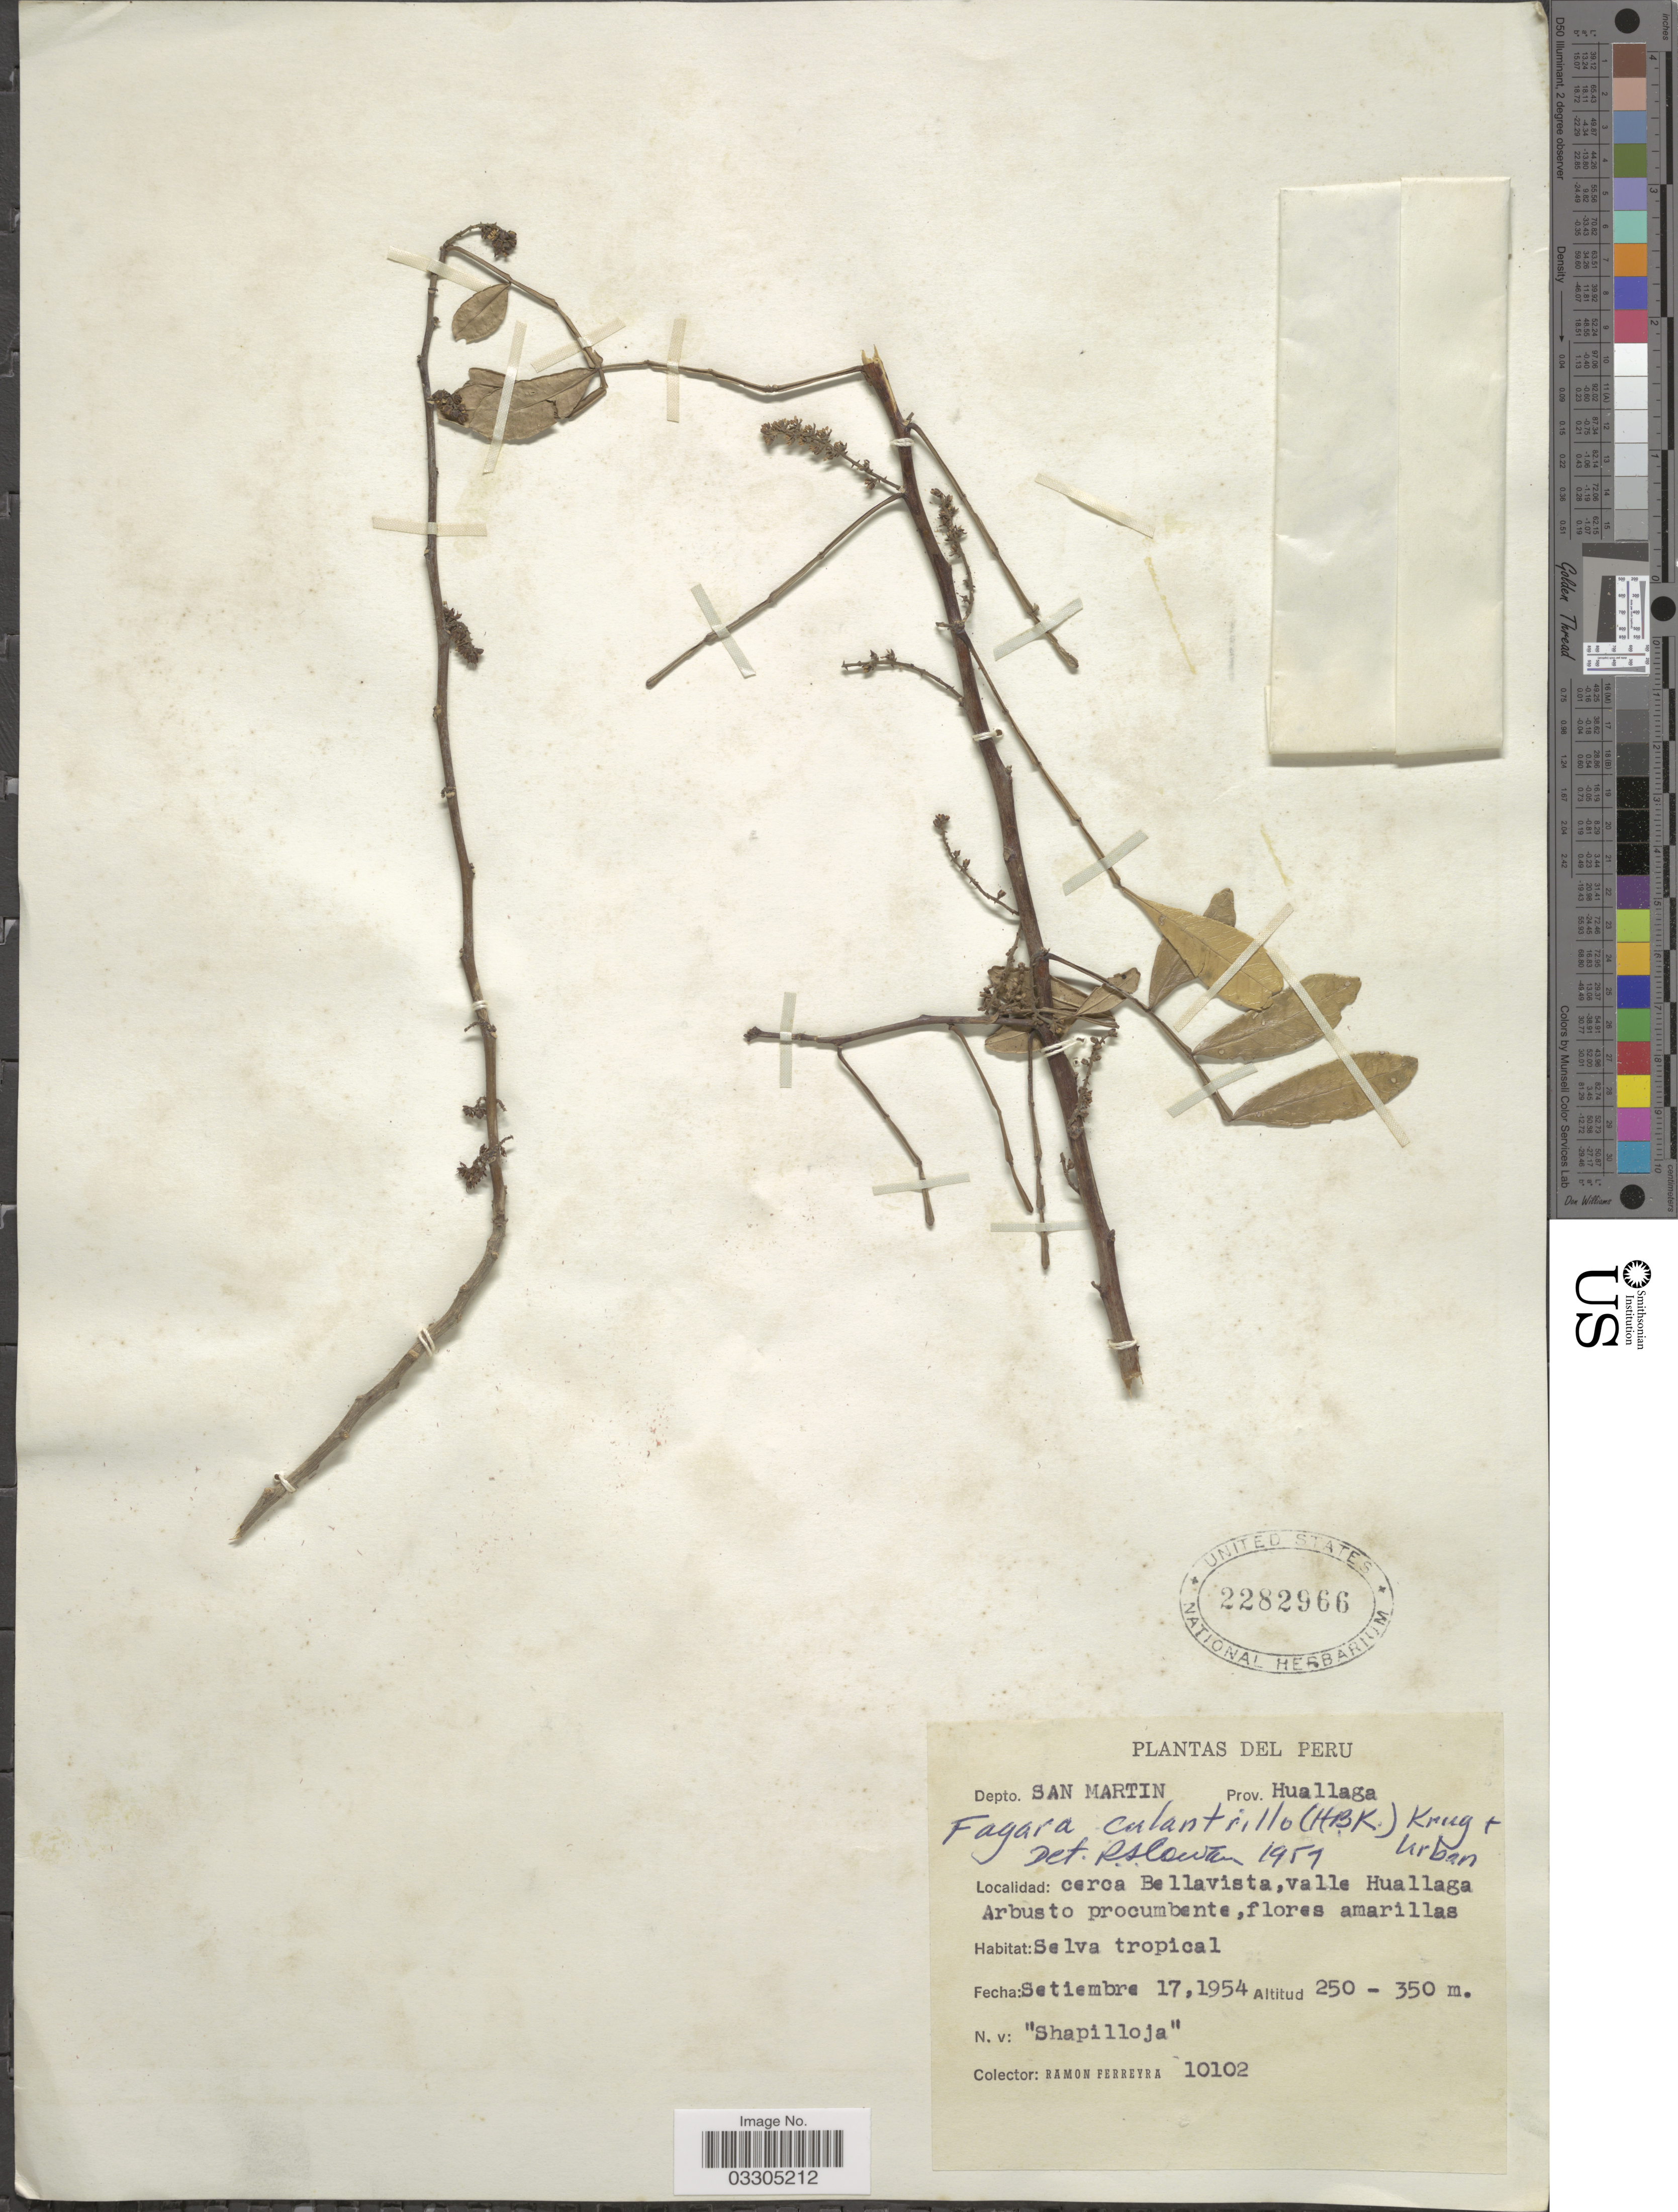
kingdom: Plantae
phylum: Tracheophyta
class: Magnoliopsida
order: Sapindales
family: Rutaceae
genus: Zanthoxylum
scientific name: Zanthoxylum culantrillo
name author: Kunth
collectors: R. A. Ferreyra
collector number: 10102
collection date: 1954-09-17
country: Peru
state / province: San Martín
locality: Depto. San Martin, Prov. Huallaga, cerca Bellavista, valle Huallaga.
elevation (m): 250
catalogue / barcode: US 2282966